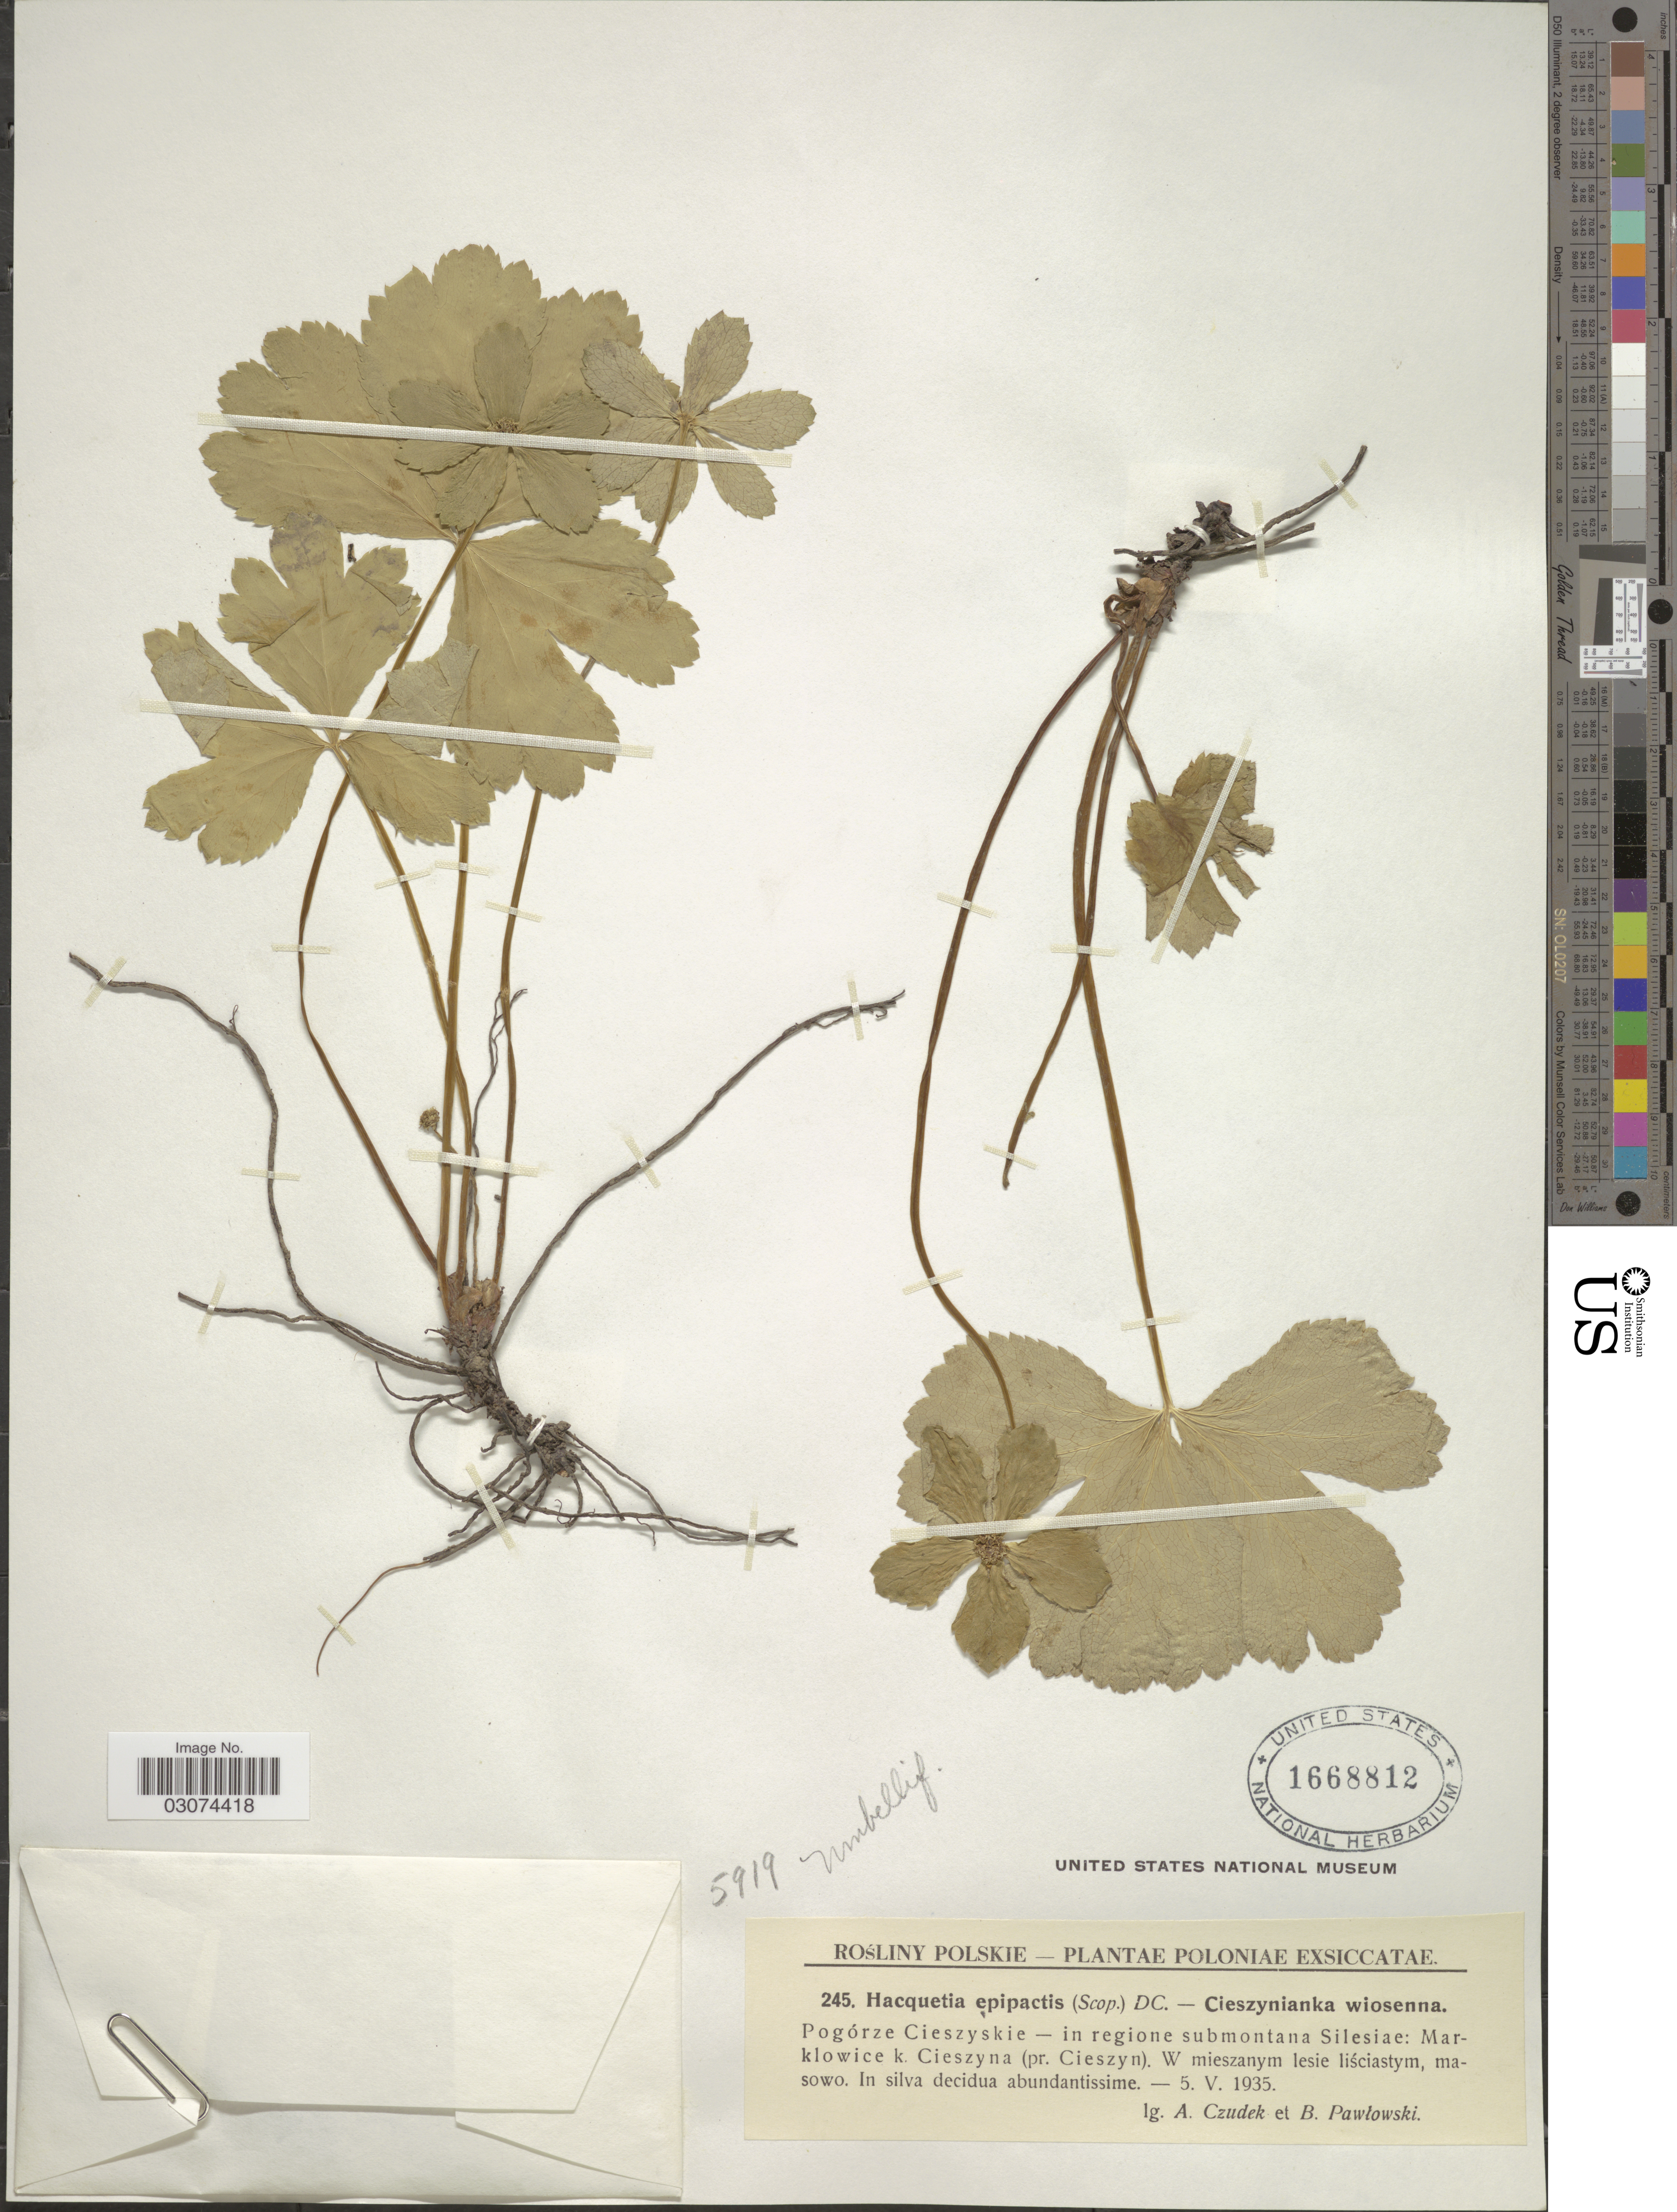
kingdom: Plantae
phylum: Tracheophyta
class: Magnoliopsida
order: Apiales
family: Apiaceae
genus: Hacquetia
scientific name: Hacquetia epipactis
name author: (Scop.) DC.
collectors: A. Czudek & B. Pawtowski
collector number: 245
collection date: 1935-05-05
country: Poland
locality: Poloniae. Pogórze Cieszyskie - in regione submontana Silesiae: Marklowice k. Cieszyna (pr. Cieszyn). W. mieszanym lesie lísciastym, masowo.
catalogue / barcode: US 1668812